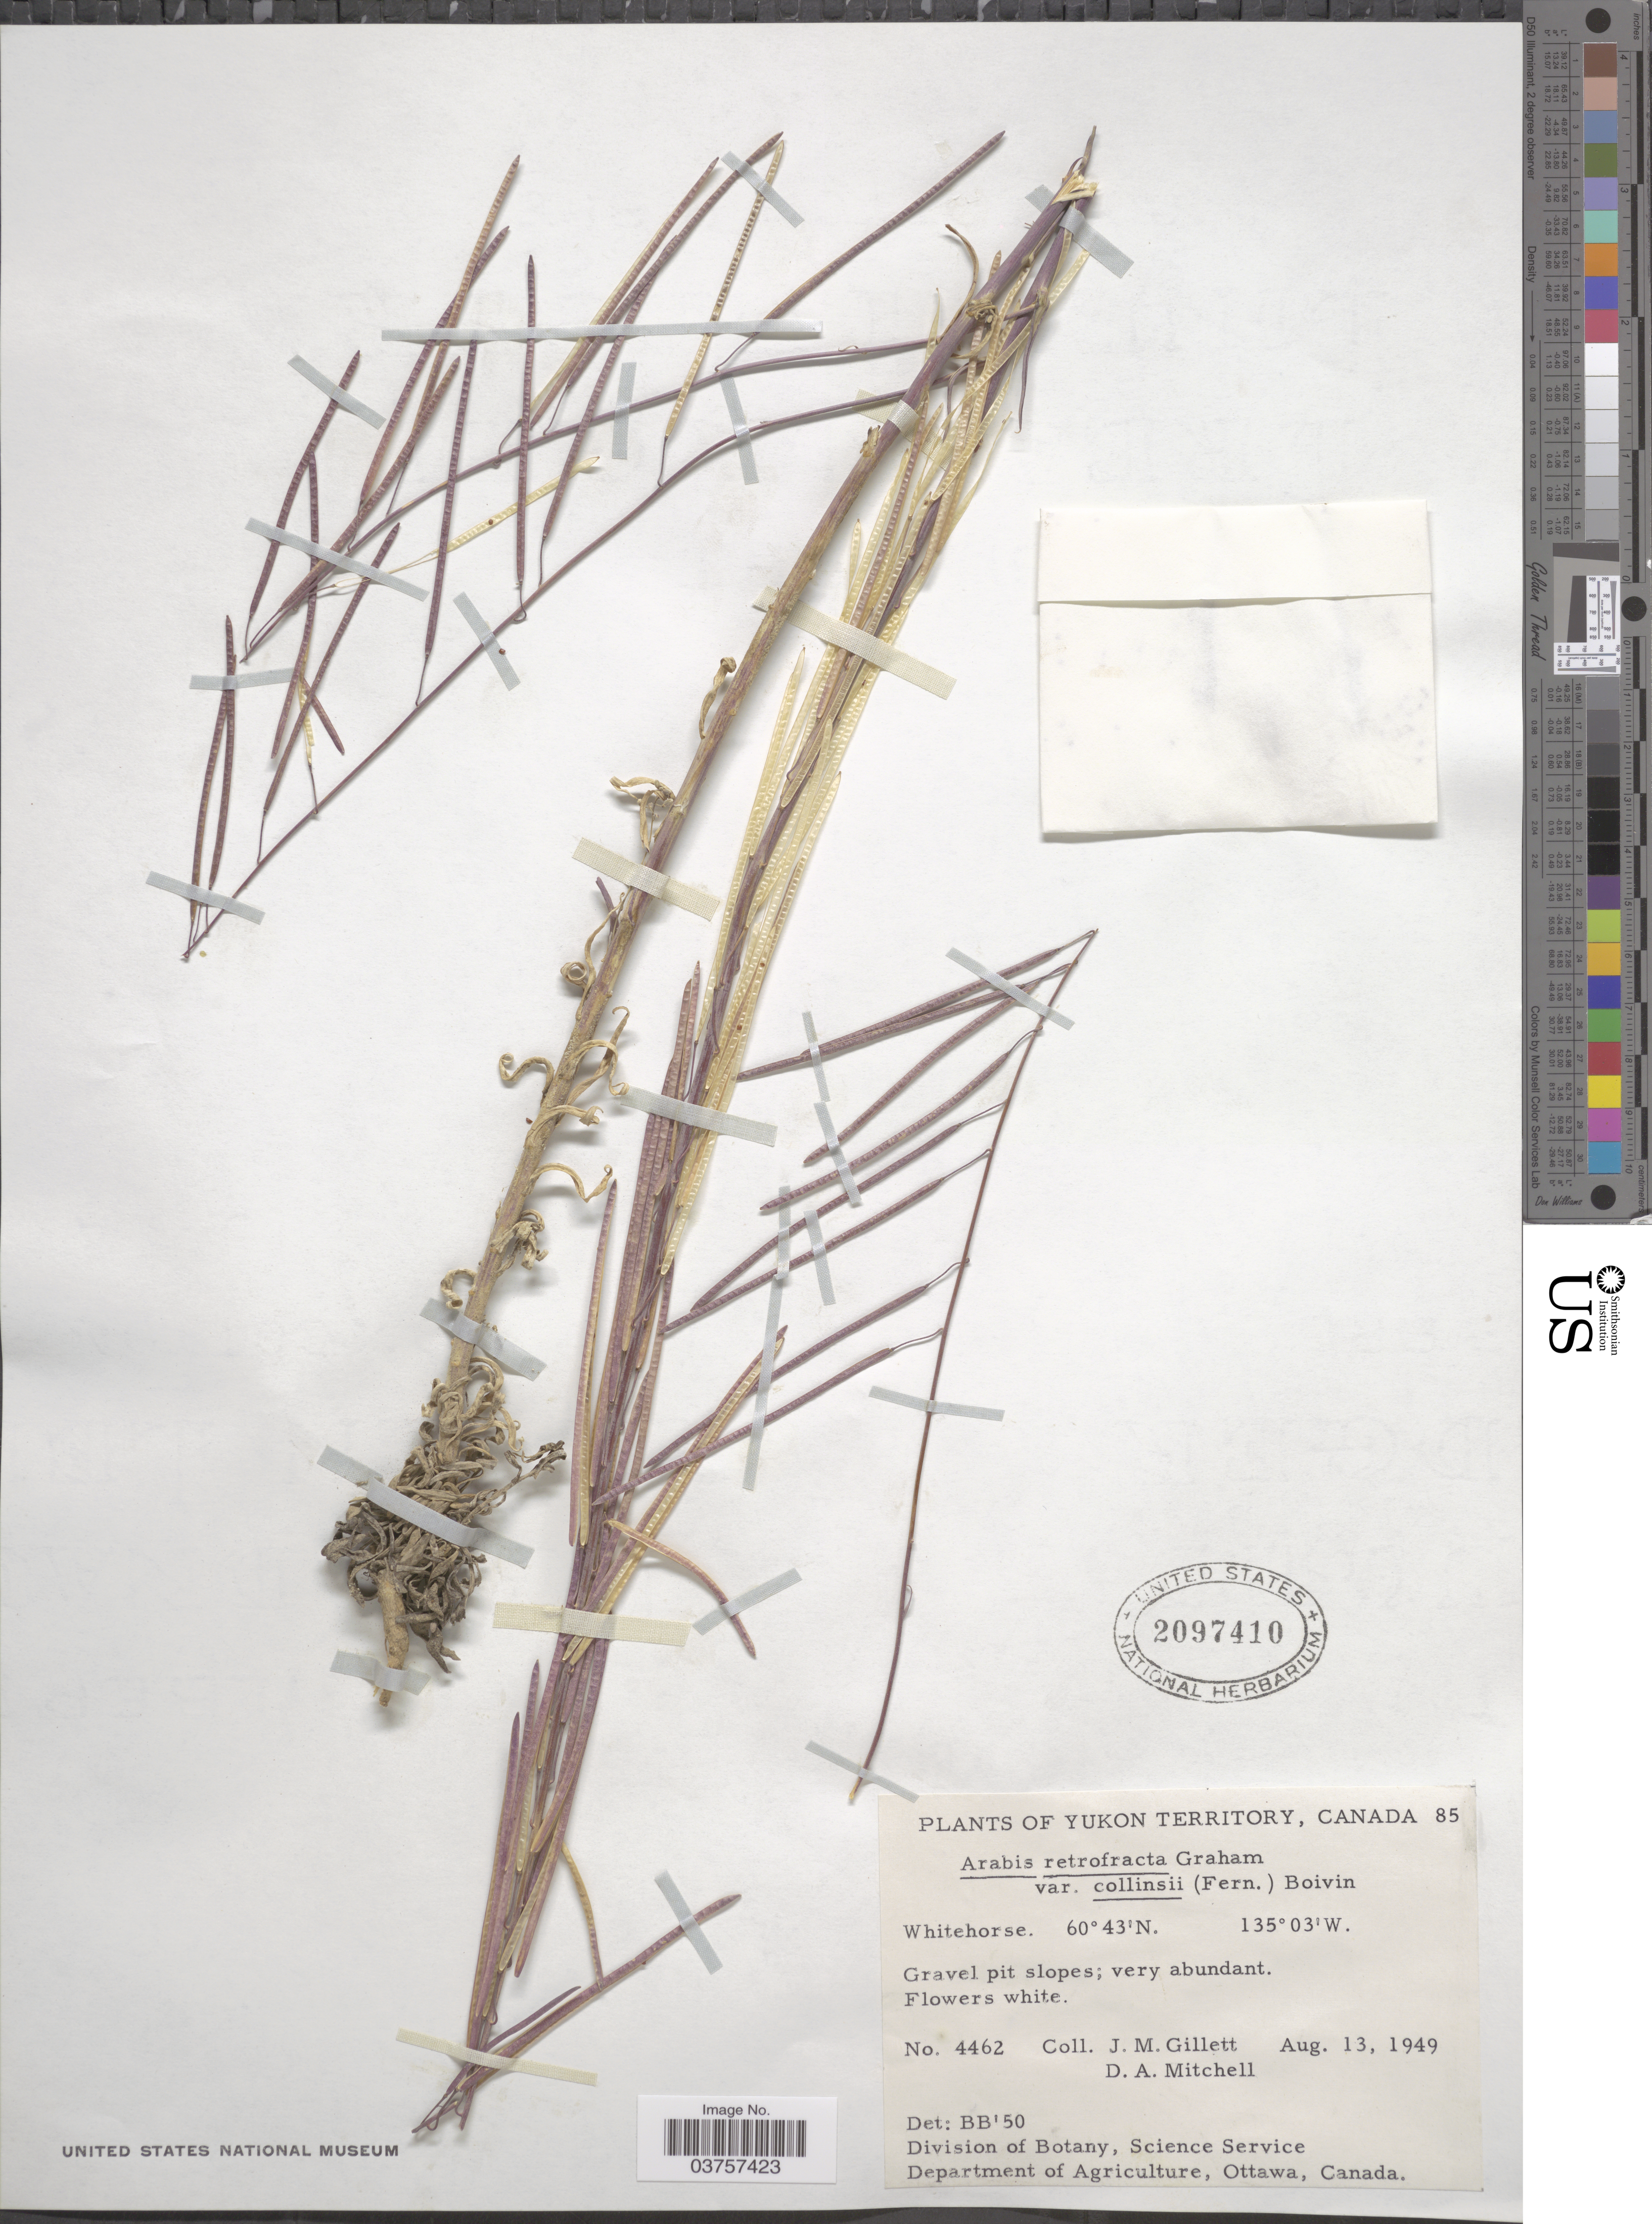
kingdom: Plantae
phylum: Tracheophyta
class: Magnoliopsida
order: Brassicales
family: Brassicaceae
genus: Arabis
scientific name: Arabis holboellii var. collinsii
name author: (Fernald) Rollins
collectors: J. M. Gillett & D. Mitchell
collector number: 4462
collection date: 1949-08-13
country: Canada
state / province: Yukon Territory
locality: Whitehorse.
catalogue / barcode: US 2097410